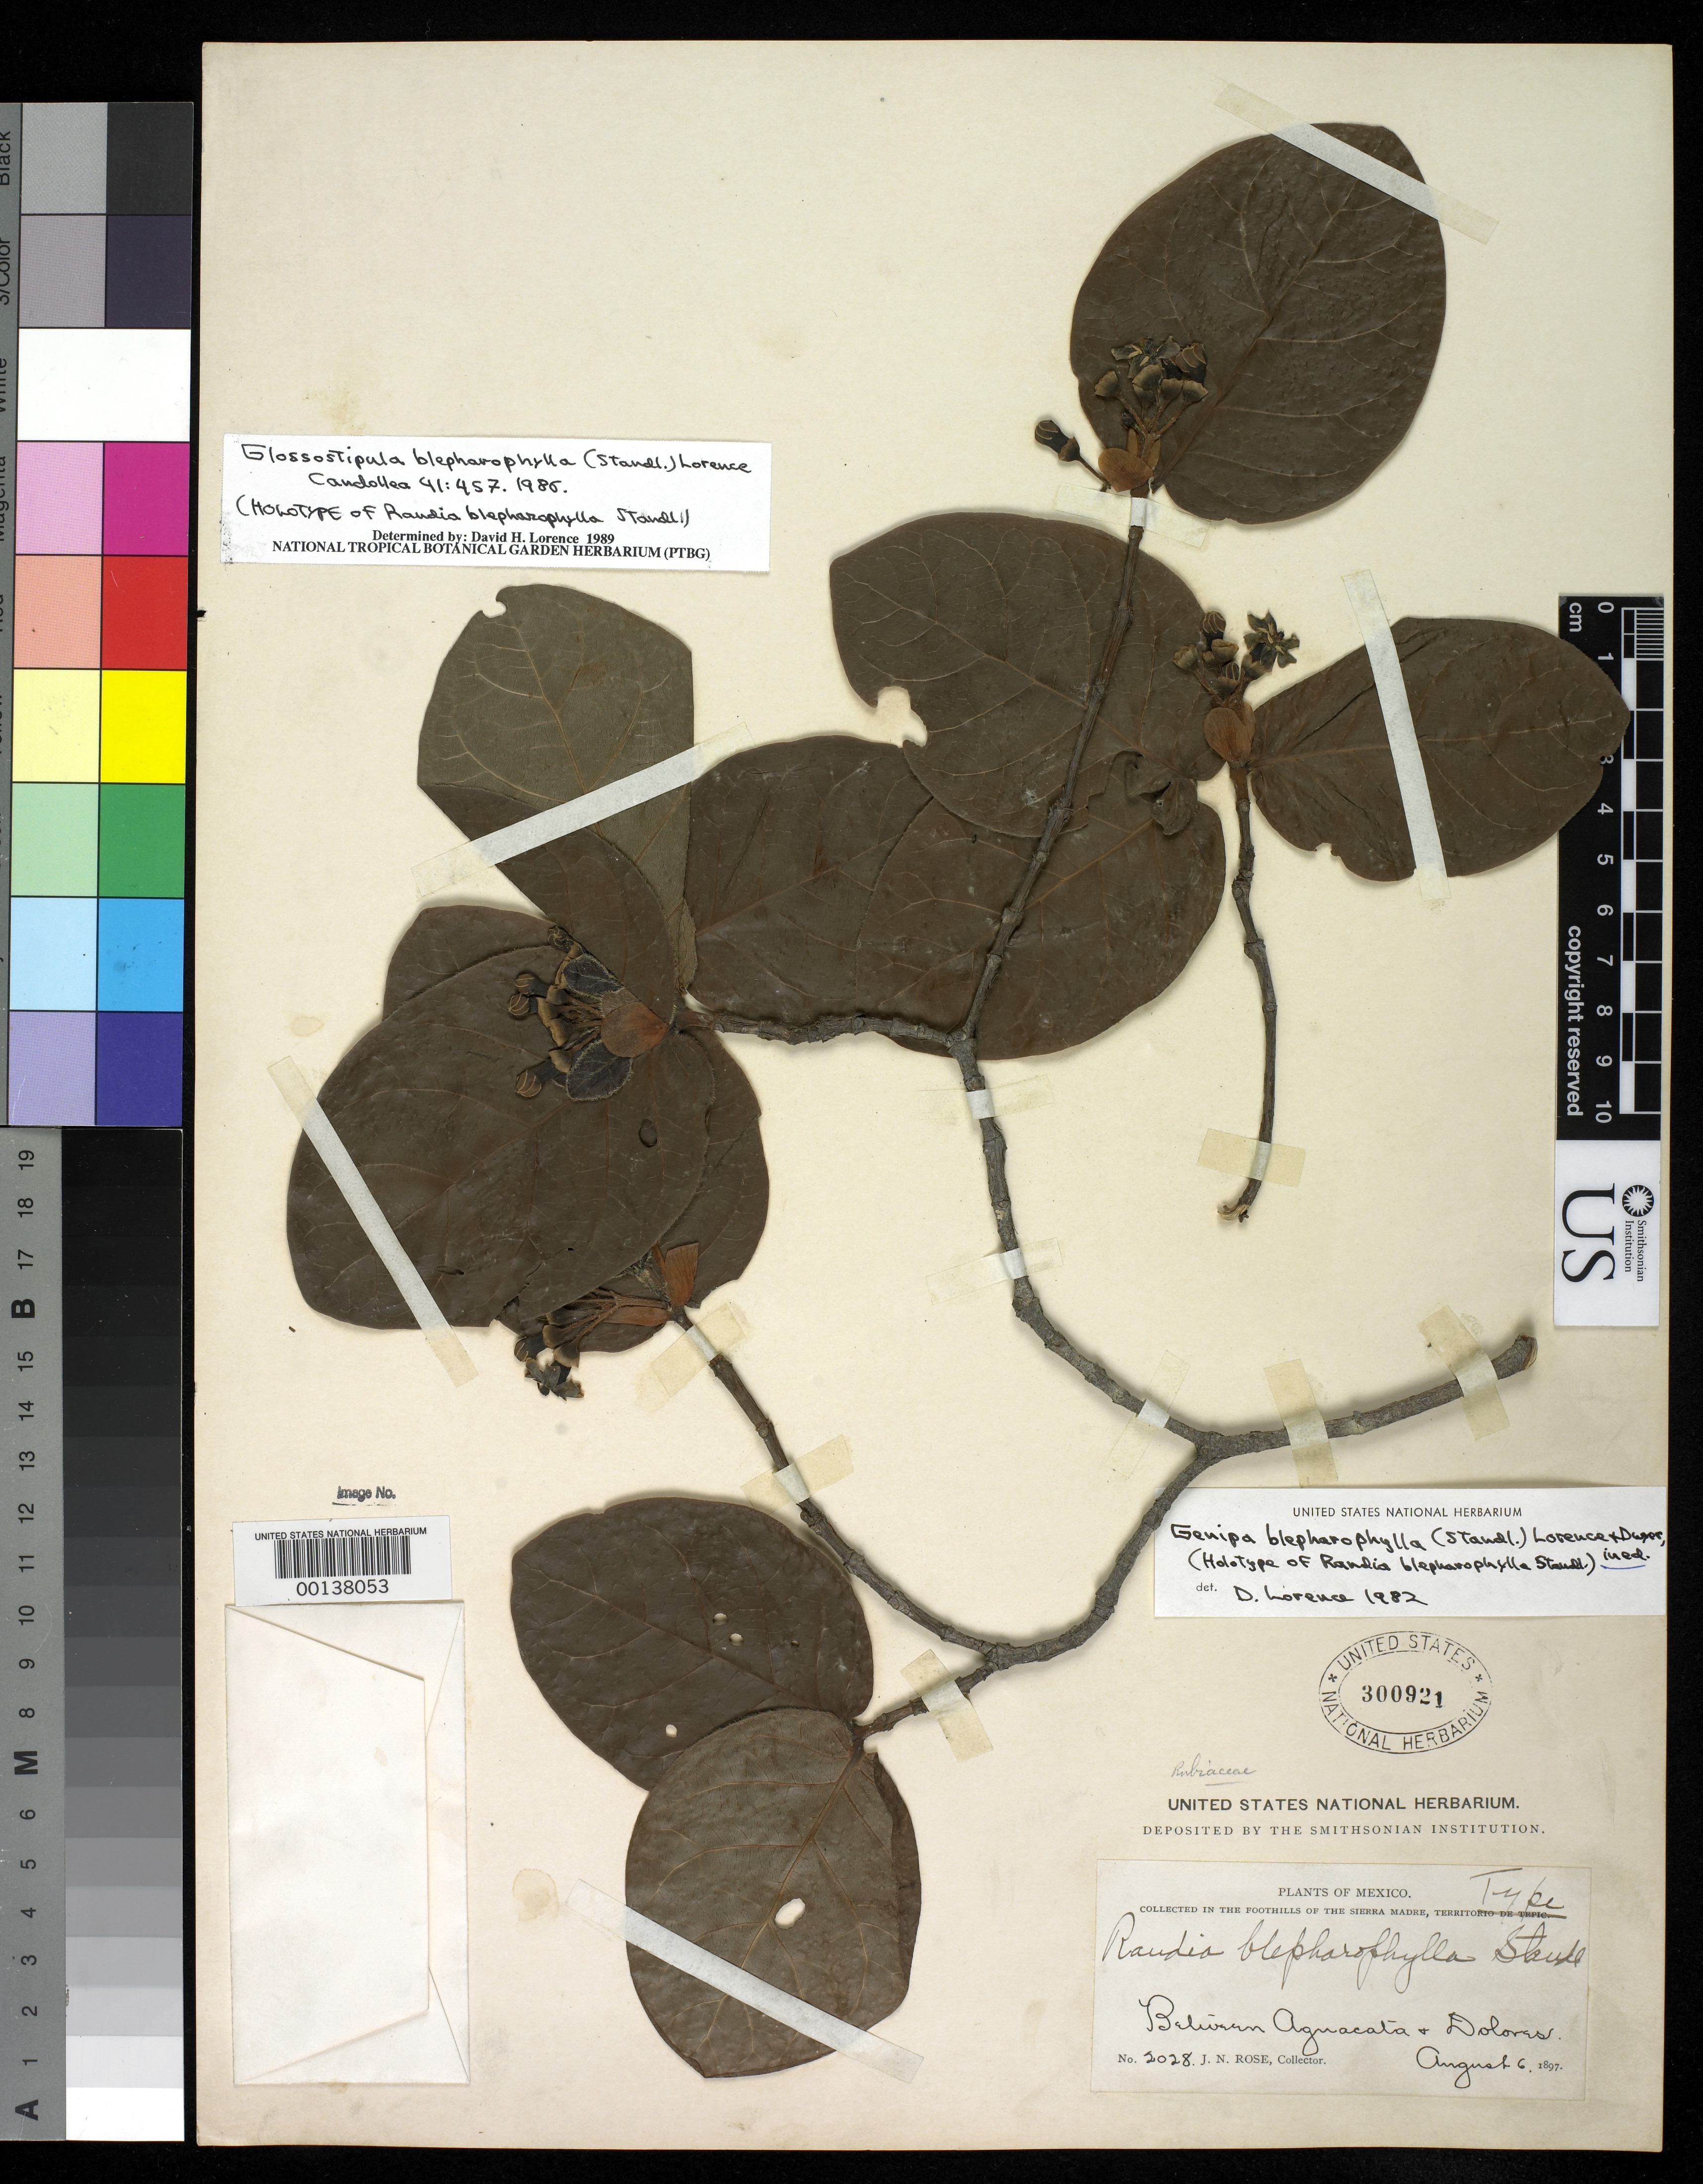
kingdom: Plantae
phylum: Tracheophyta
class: Magnoliopsida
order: Gentianales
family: Rubiaceae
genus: Randia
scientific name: Randia blepharophylla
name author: Standl.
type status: Holotype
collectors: J. N. Rose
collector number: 2028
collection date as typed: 06 Aug 1897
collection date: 1897-08-06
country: Mexico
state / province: Nayarit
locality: Between Aguacate and Dolores, Tepic.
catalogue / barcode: US 300921